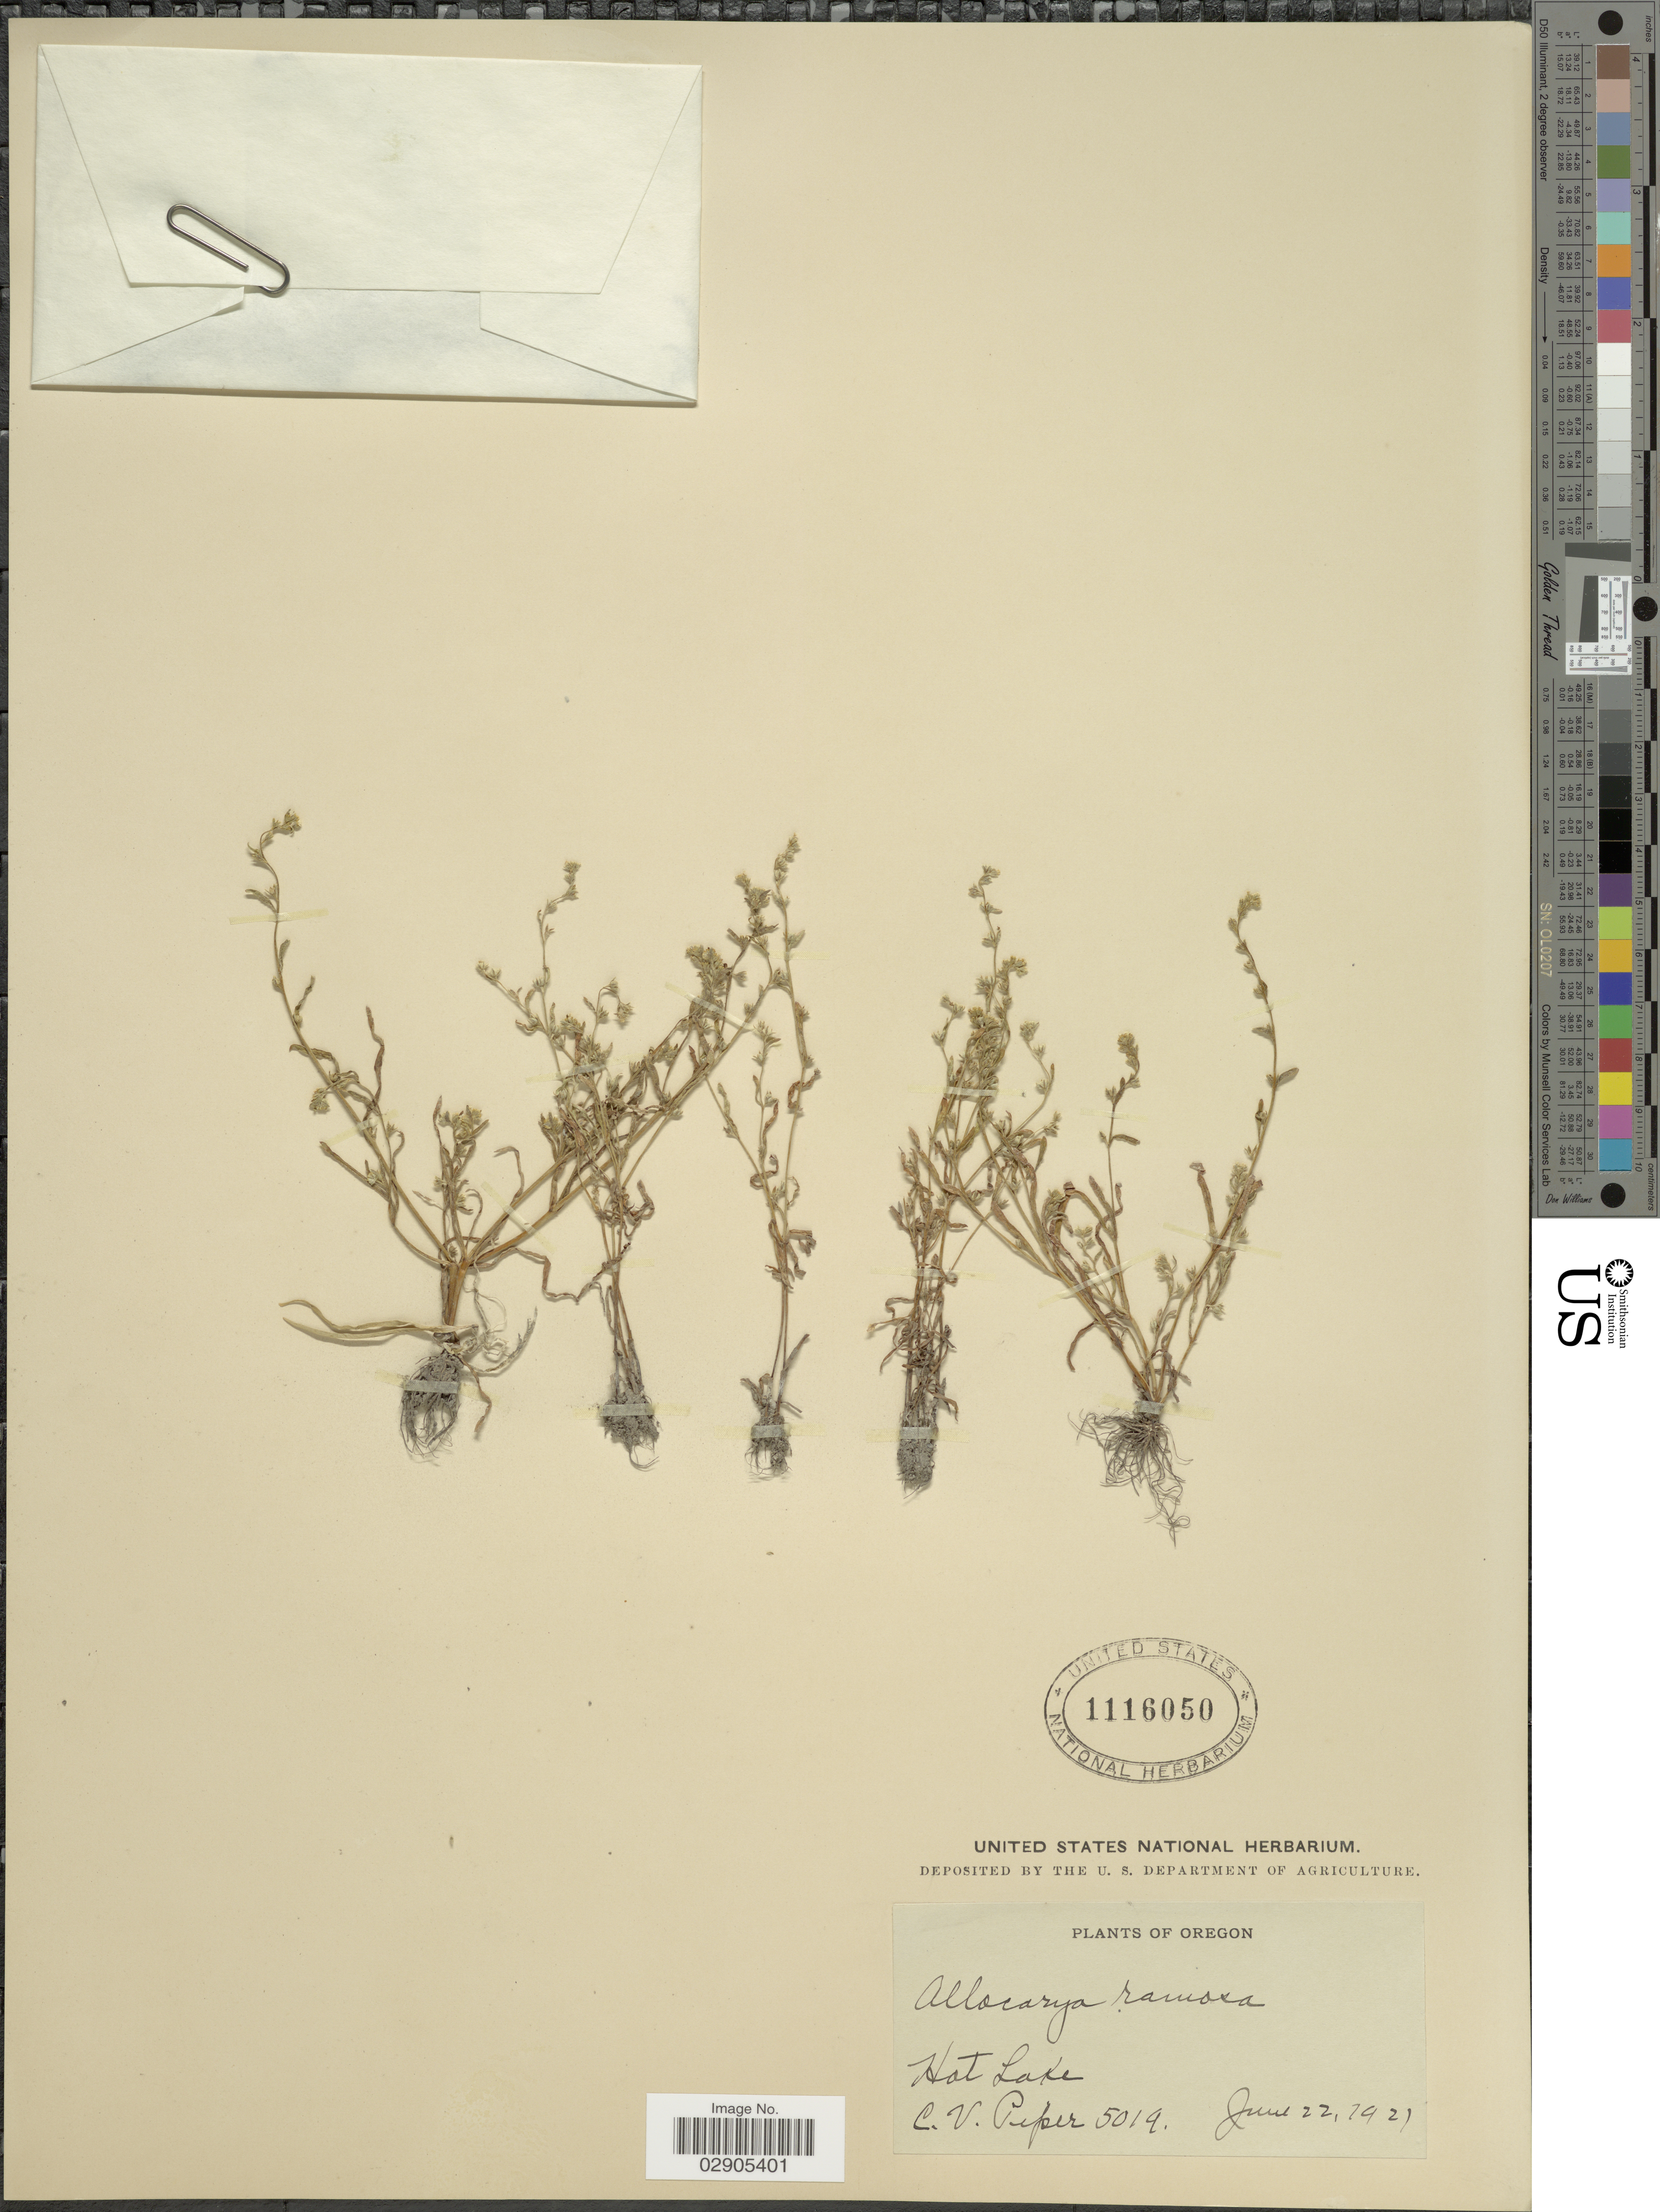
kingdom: Plantae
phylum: Tracheophyta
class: Magnoliopsida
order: Boraginales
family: Boraginaceae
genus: Allocarya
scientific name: Allocarya ramosa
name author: Piper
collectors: C. V. Piper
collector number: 5019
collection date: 1921-06-22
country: United States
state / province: California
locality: Hot Lake.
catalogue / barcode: US 1116050